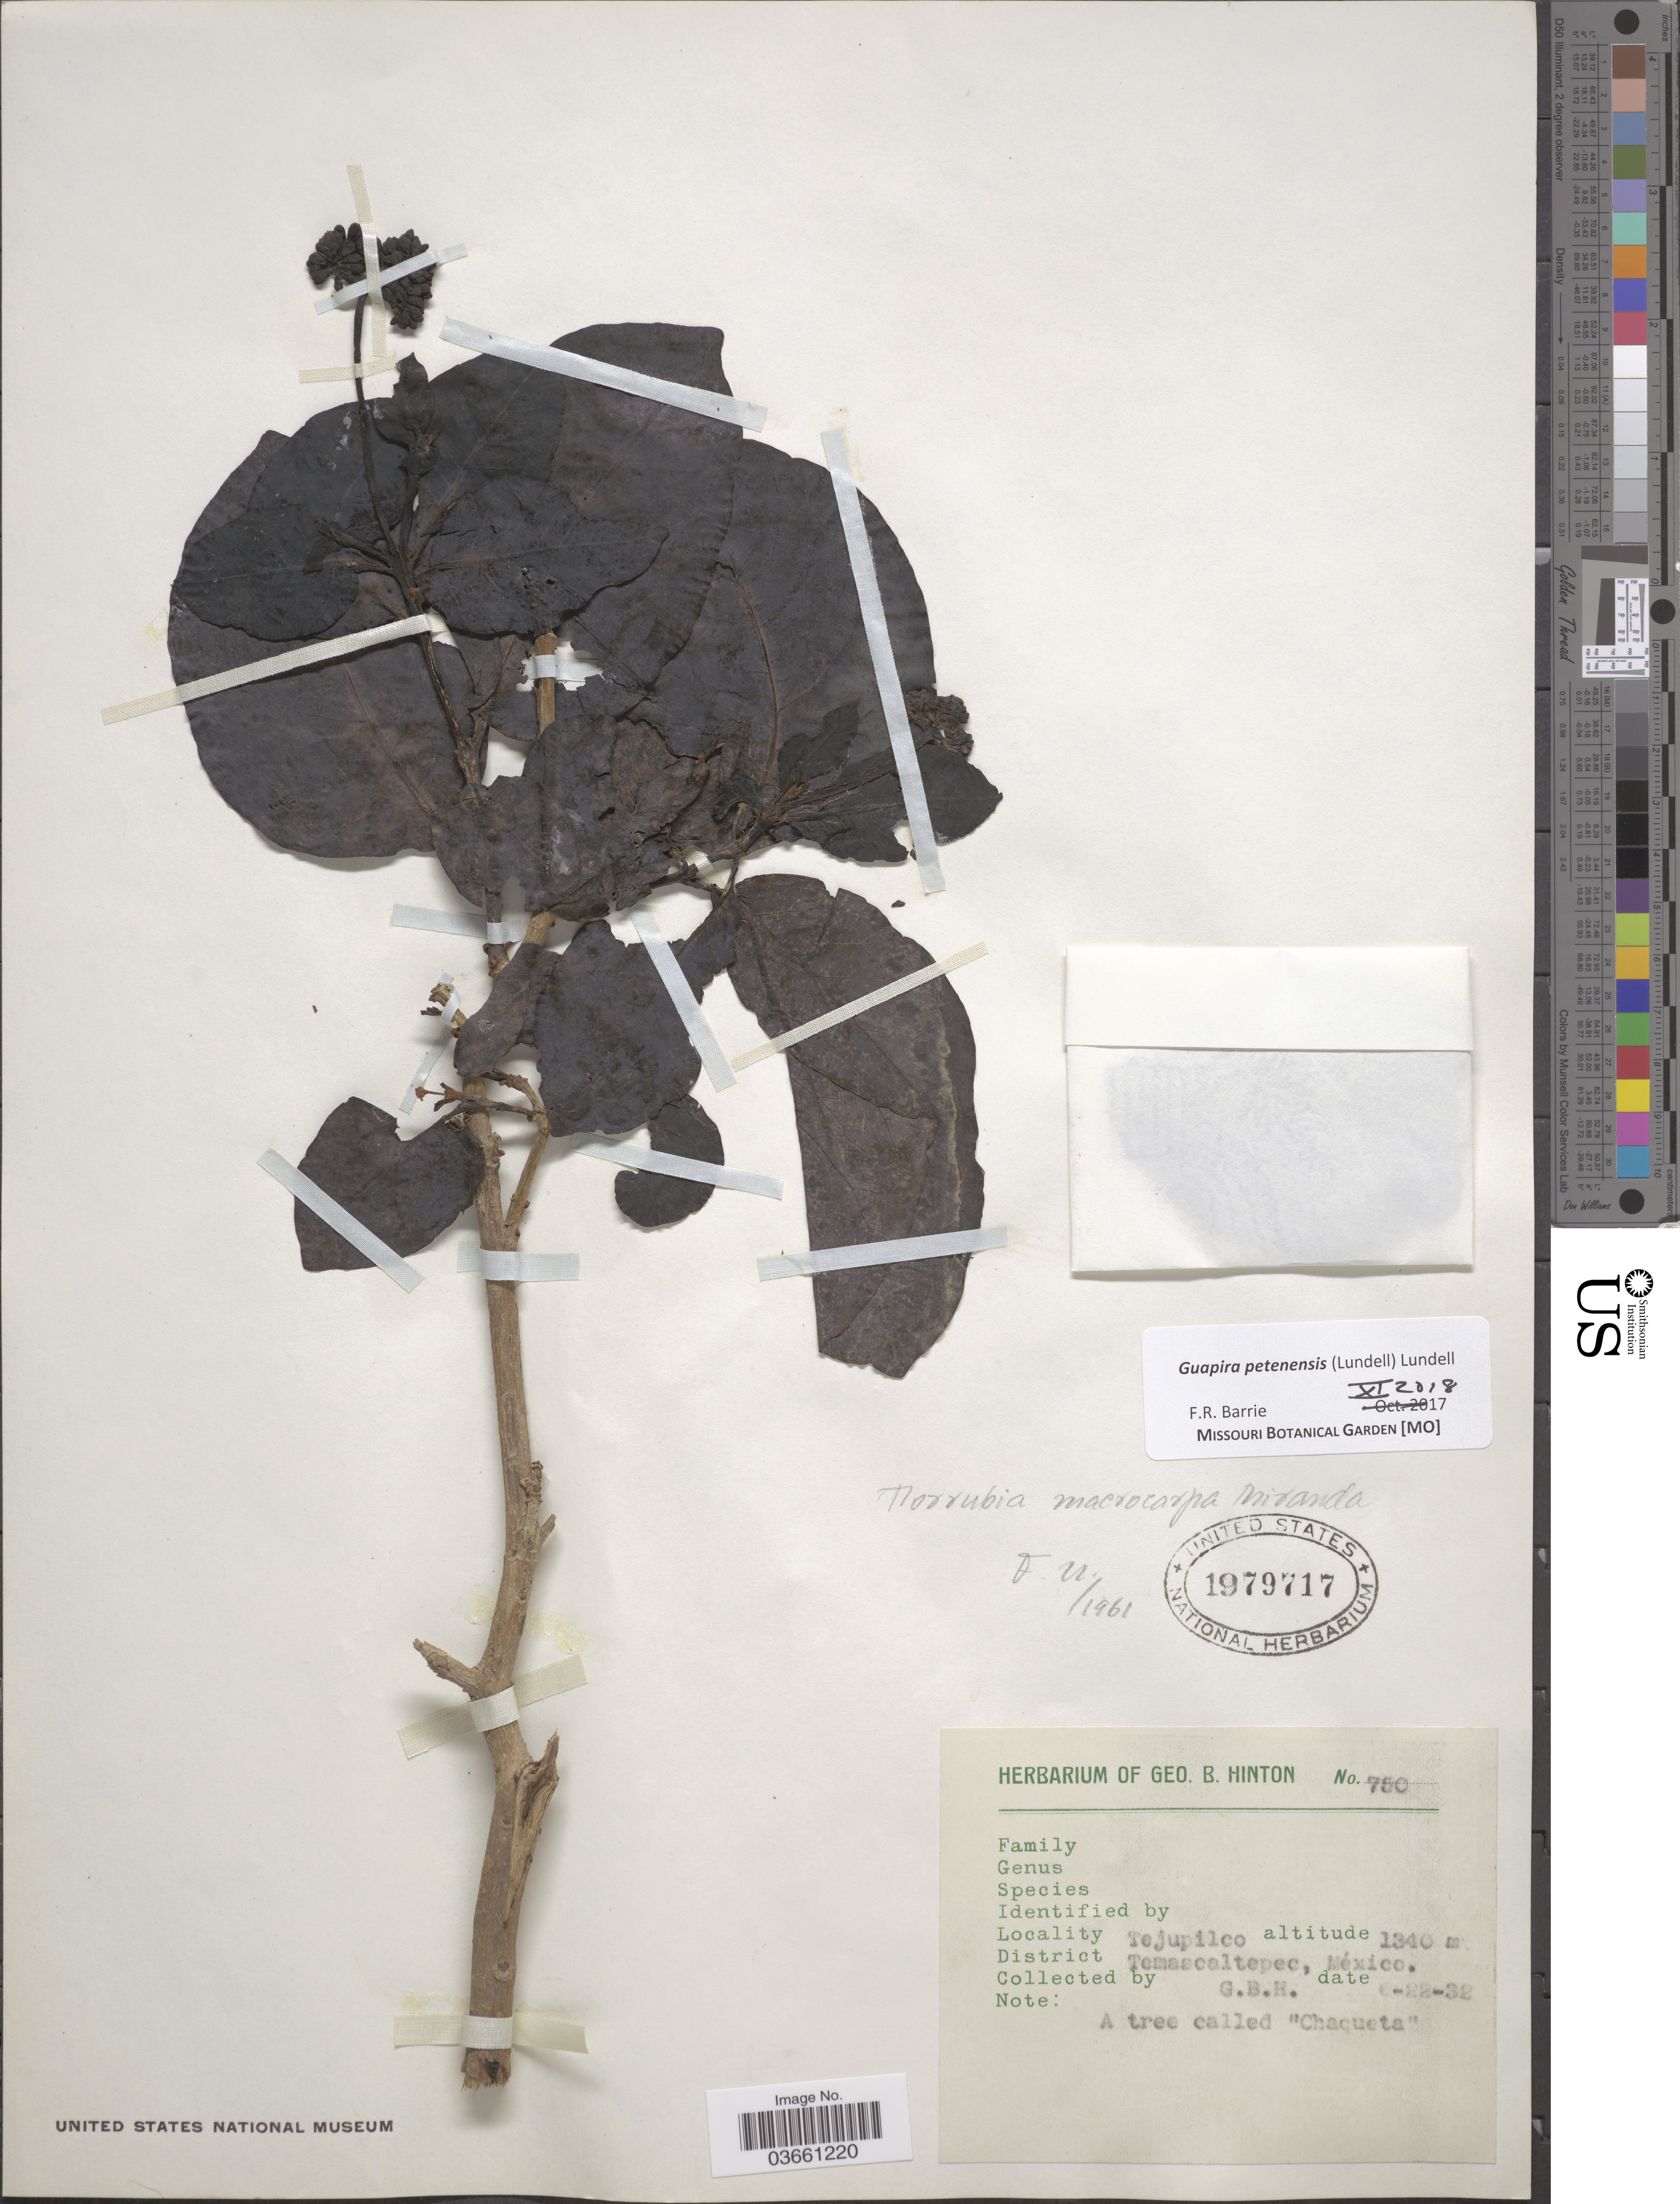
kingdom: Plantae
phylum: Tracheophyta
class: Magnoliopsida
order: Caryophyllales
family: Nyctaginaceae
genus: Guapira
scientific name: Guapira petenensis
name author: (Lundell) Lundell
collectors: G. B. Hinton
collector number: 750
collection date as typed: Transcribed d/m/y: 22/6/32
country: Mexico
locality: Tejupilco. District Temascaltepec.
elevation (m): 1340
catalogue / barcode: US 1979717